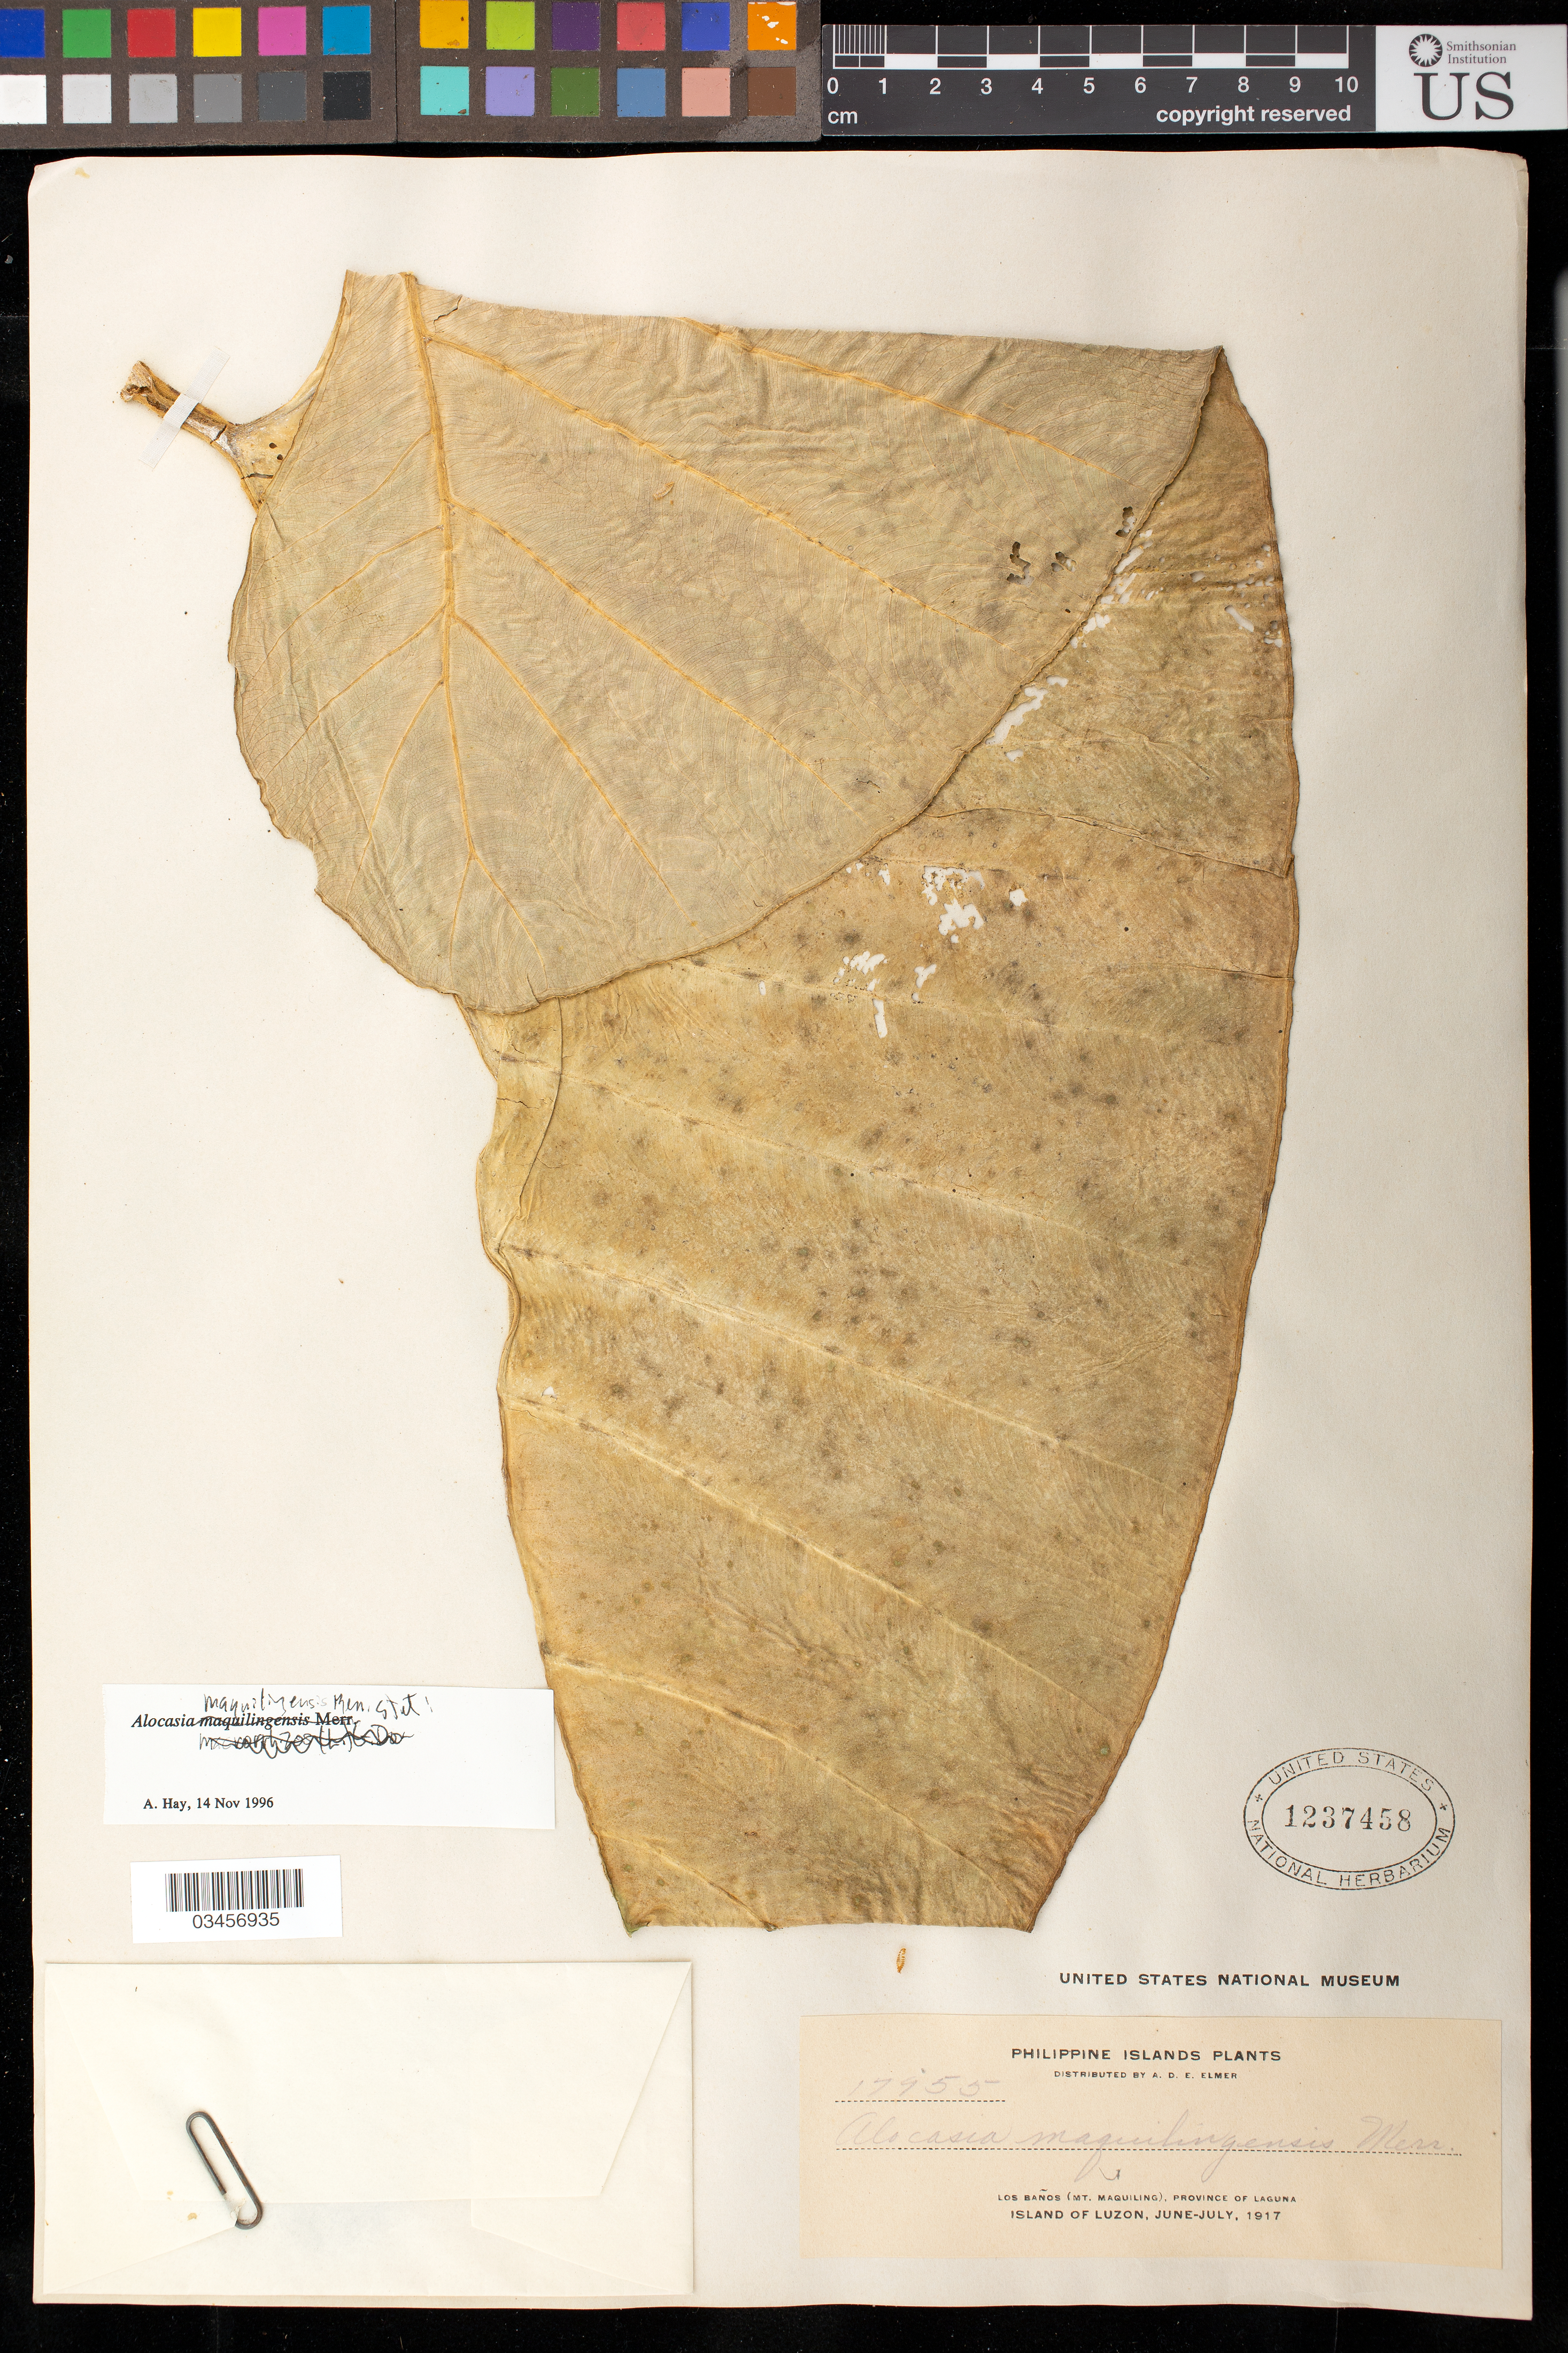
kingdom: Plantae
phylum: Tracheophyta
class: Liliopsida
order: Alismatales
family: Araceae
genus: Alocasia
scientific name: Alocasia maquilingensis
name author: (L.) Merr.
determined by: Hay, A.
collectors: A. D. E. Elmer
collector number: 17955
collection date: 1917-06/1917-07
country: Philippines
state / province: Calabarzon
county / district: Laguna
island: Luzon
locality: Los Baños (Mt.Maquiling)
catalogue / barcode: US 1237458